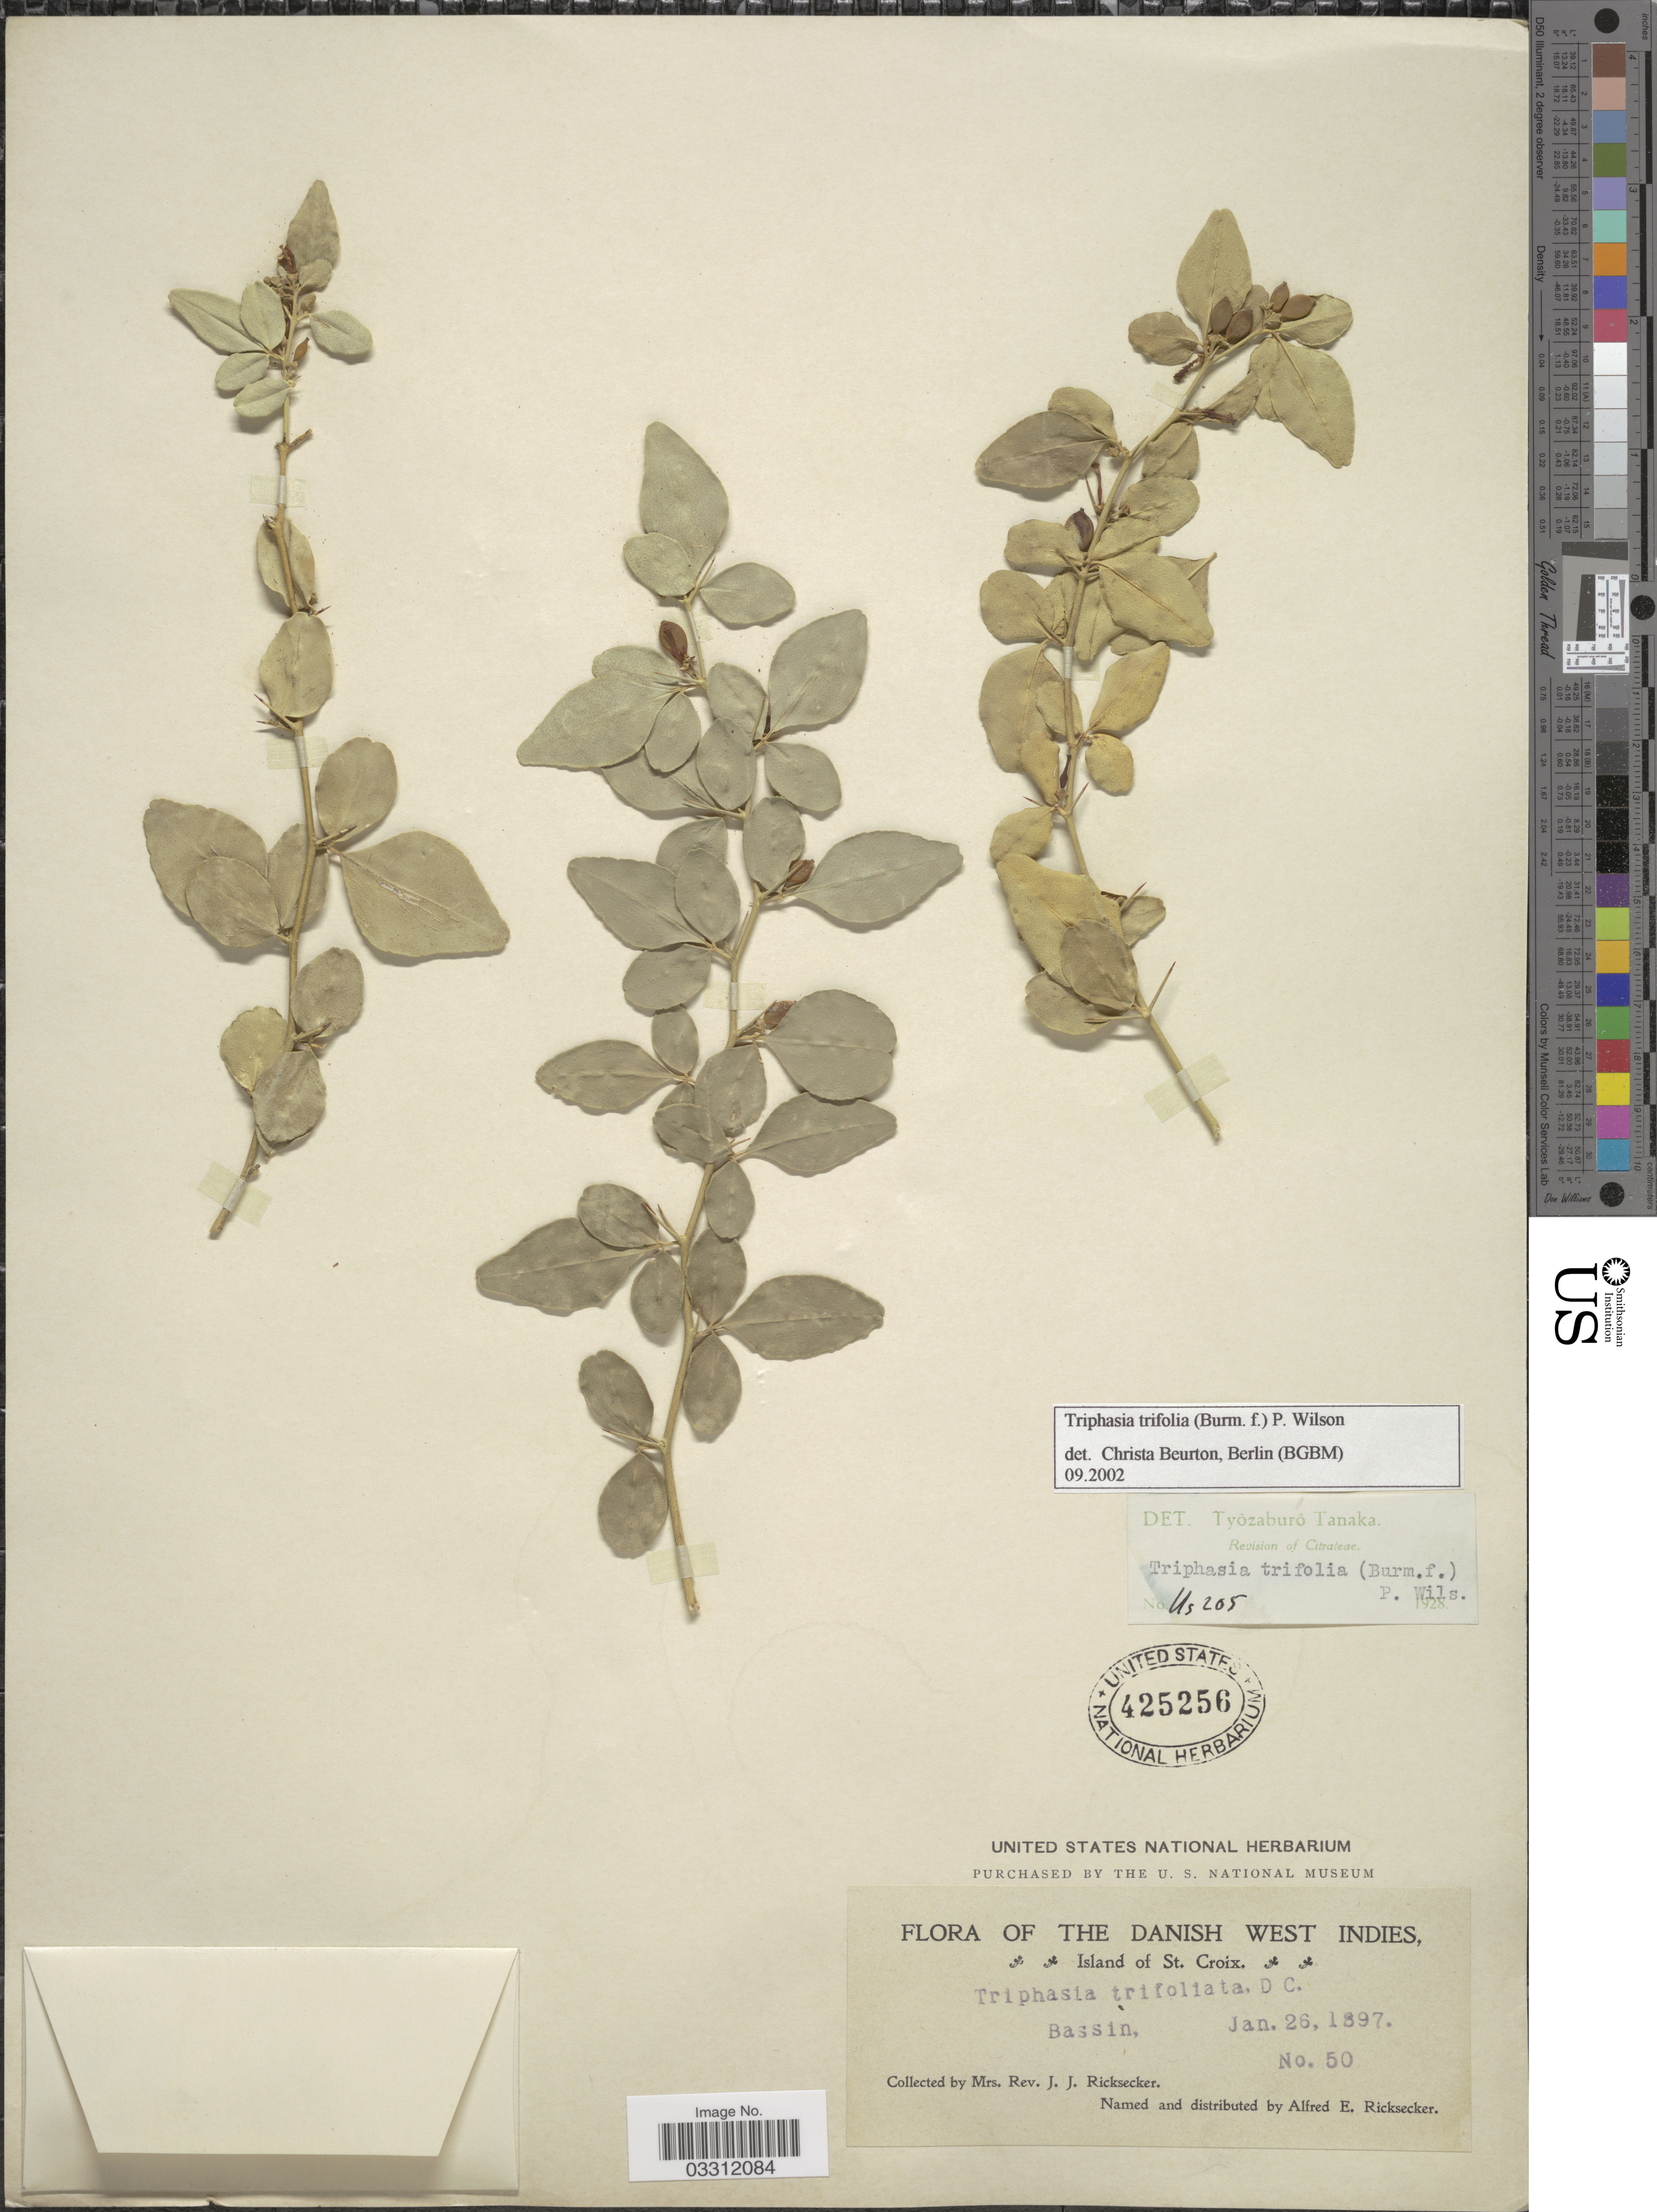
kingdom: Plantae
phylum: Tracheophyta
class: Magnoliopsida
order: Sapindales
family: Rutaceae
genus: Triphasia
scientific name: Triphasia trifoliata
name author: DC.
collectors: Mrs. J. J. Ricksecker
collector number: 50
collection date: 1897-01-26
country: U.S. Virgin Islands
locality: The Danish West Indies, Island of St. Croix.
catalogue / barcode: US 425256